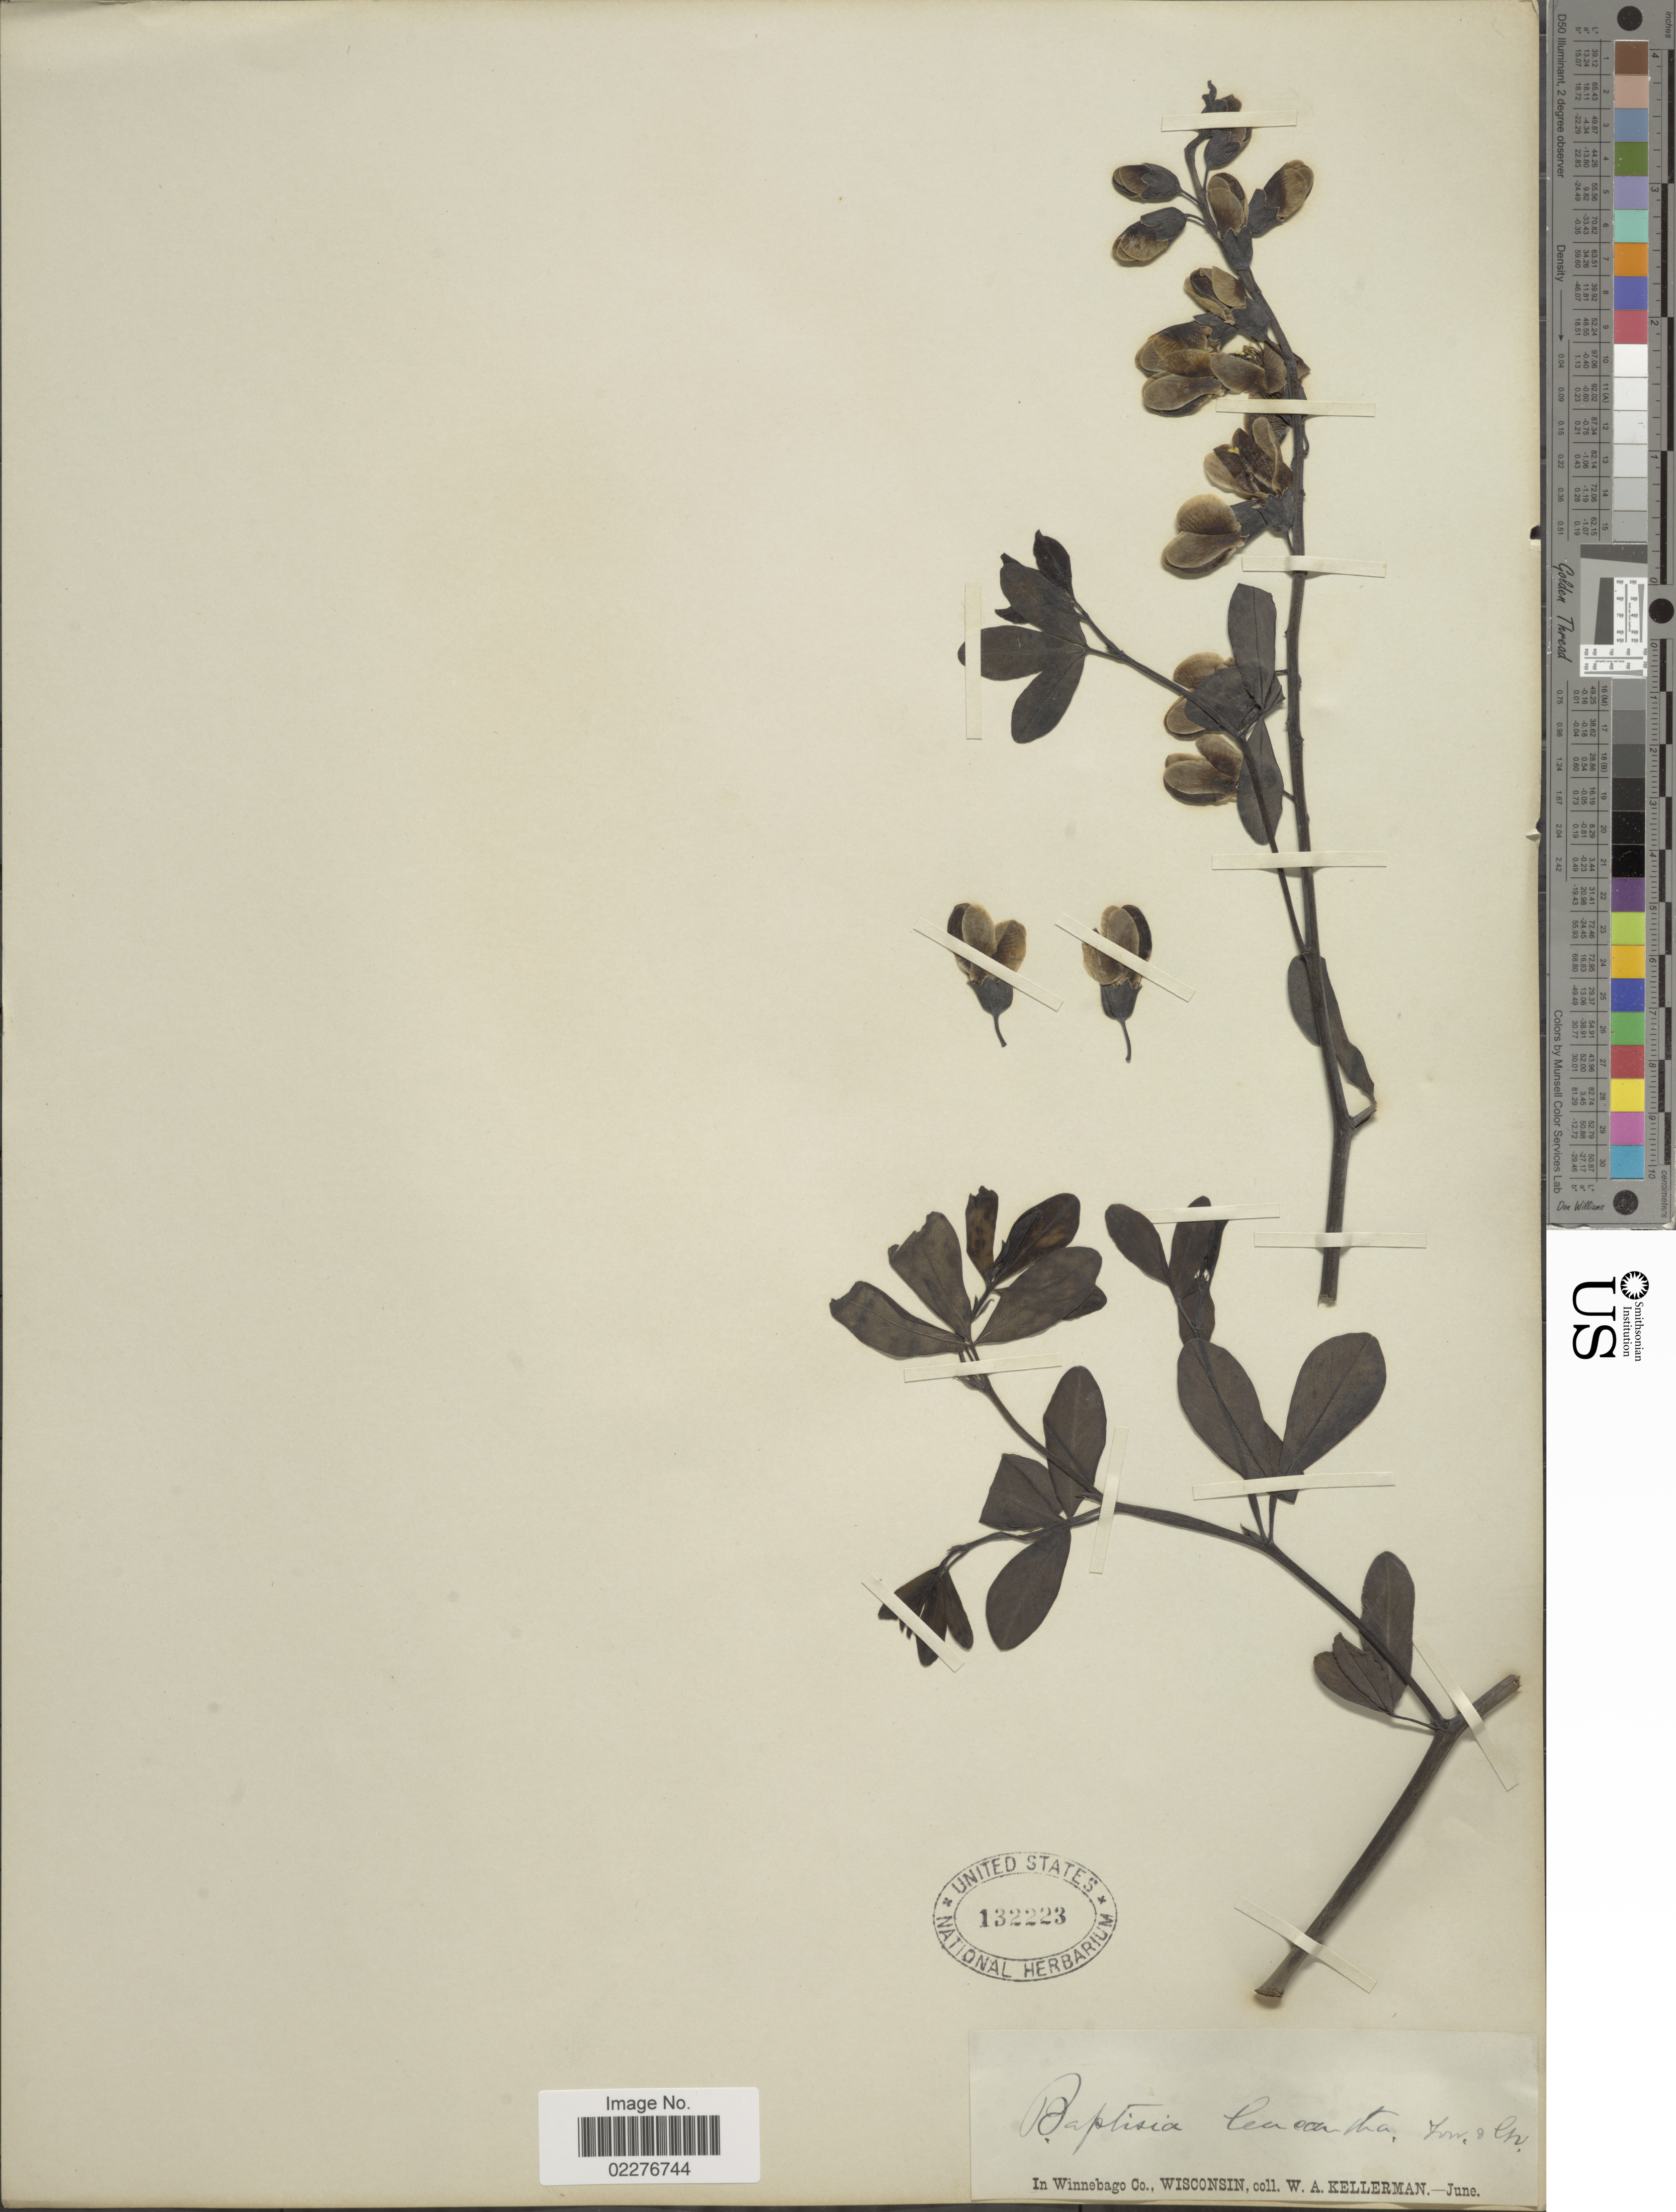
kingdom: Plantae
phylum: Tracheophyta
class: Magnoliopsida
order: Fabales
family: Fabaceae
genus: Baptisia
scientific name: Baptisia leucantha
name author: Torr. & A. Gray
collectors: W. Kellerman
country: United States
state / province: Wisconsin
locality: In Winnebago Co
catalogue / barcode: US 132223